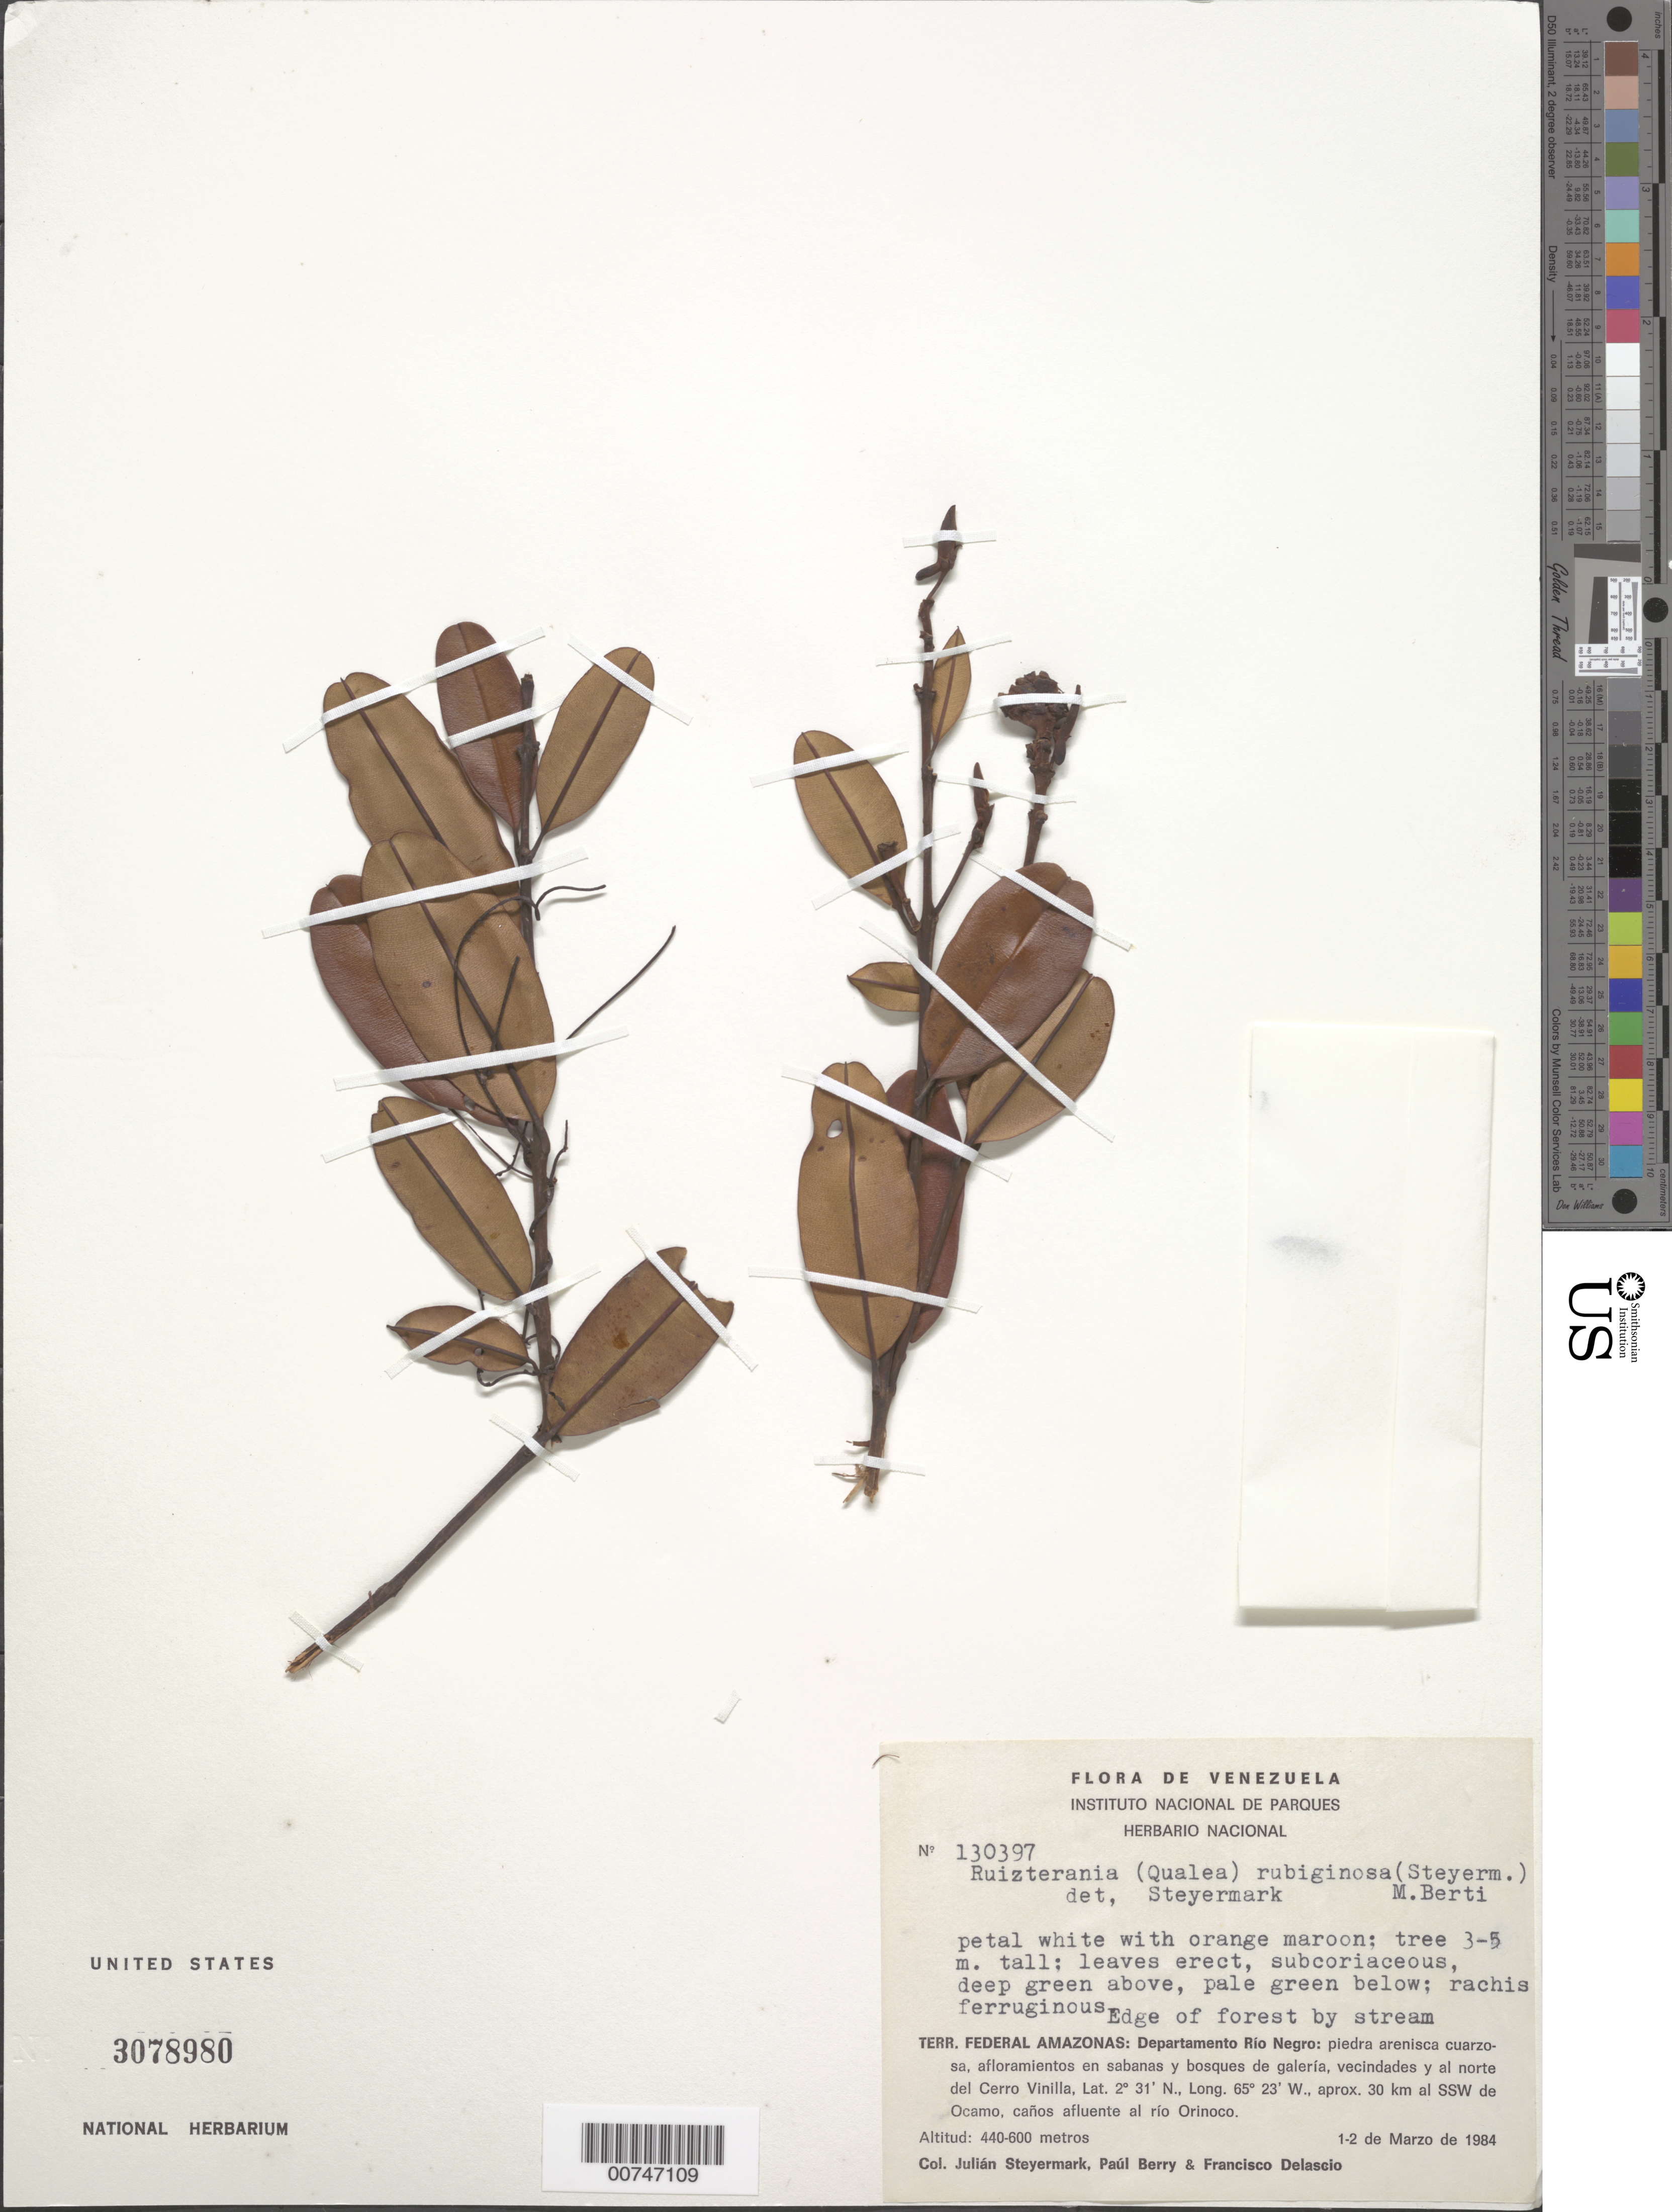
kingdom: Plantae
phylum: Tracheophyta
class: Magnoliopsida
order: Myrtales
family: Vochysiaceae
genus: Ruizterania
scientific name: Ruizterania rubiginosa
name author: (Stafleu) Marc.-Berti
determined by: Marcano-Berti, L.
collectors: J. Steyermark, P. Berry & F. Delascio C.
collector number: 130397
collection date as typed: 1-Mar-84 to 2-Mar-84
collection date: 1984-03-01/1984-03-02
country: Venezuela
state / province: Amazonas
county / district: Río Negro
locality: Cerro Vinilla, vec. y al norte, aprox 30 km al SSW de Ocamo, Caños afluente al río Orinoco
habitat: Edge of forest by stream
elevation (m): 440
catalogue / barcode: US 3078980